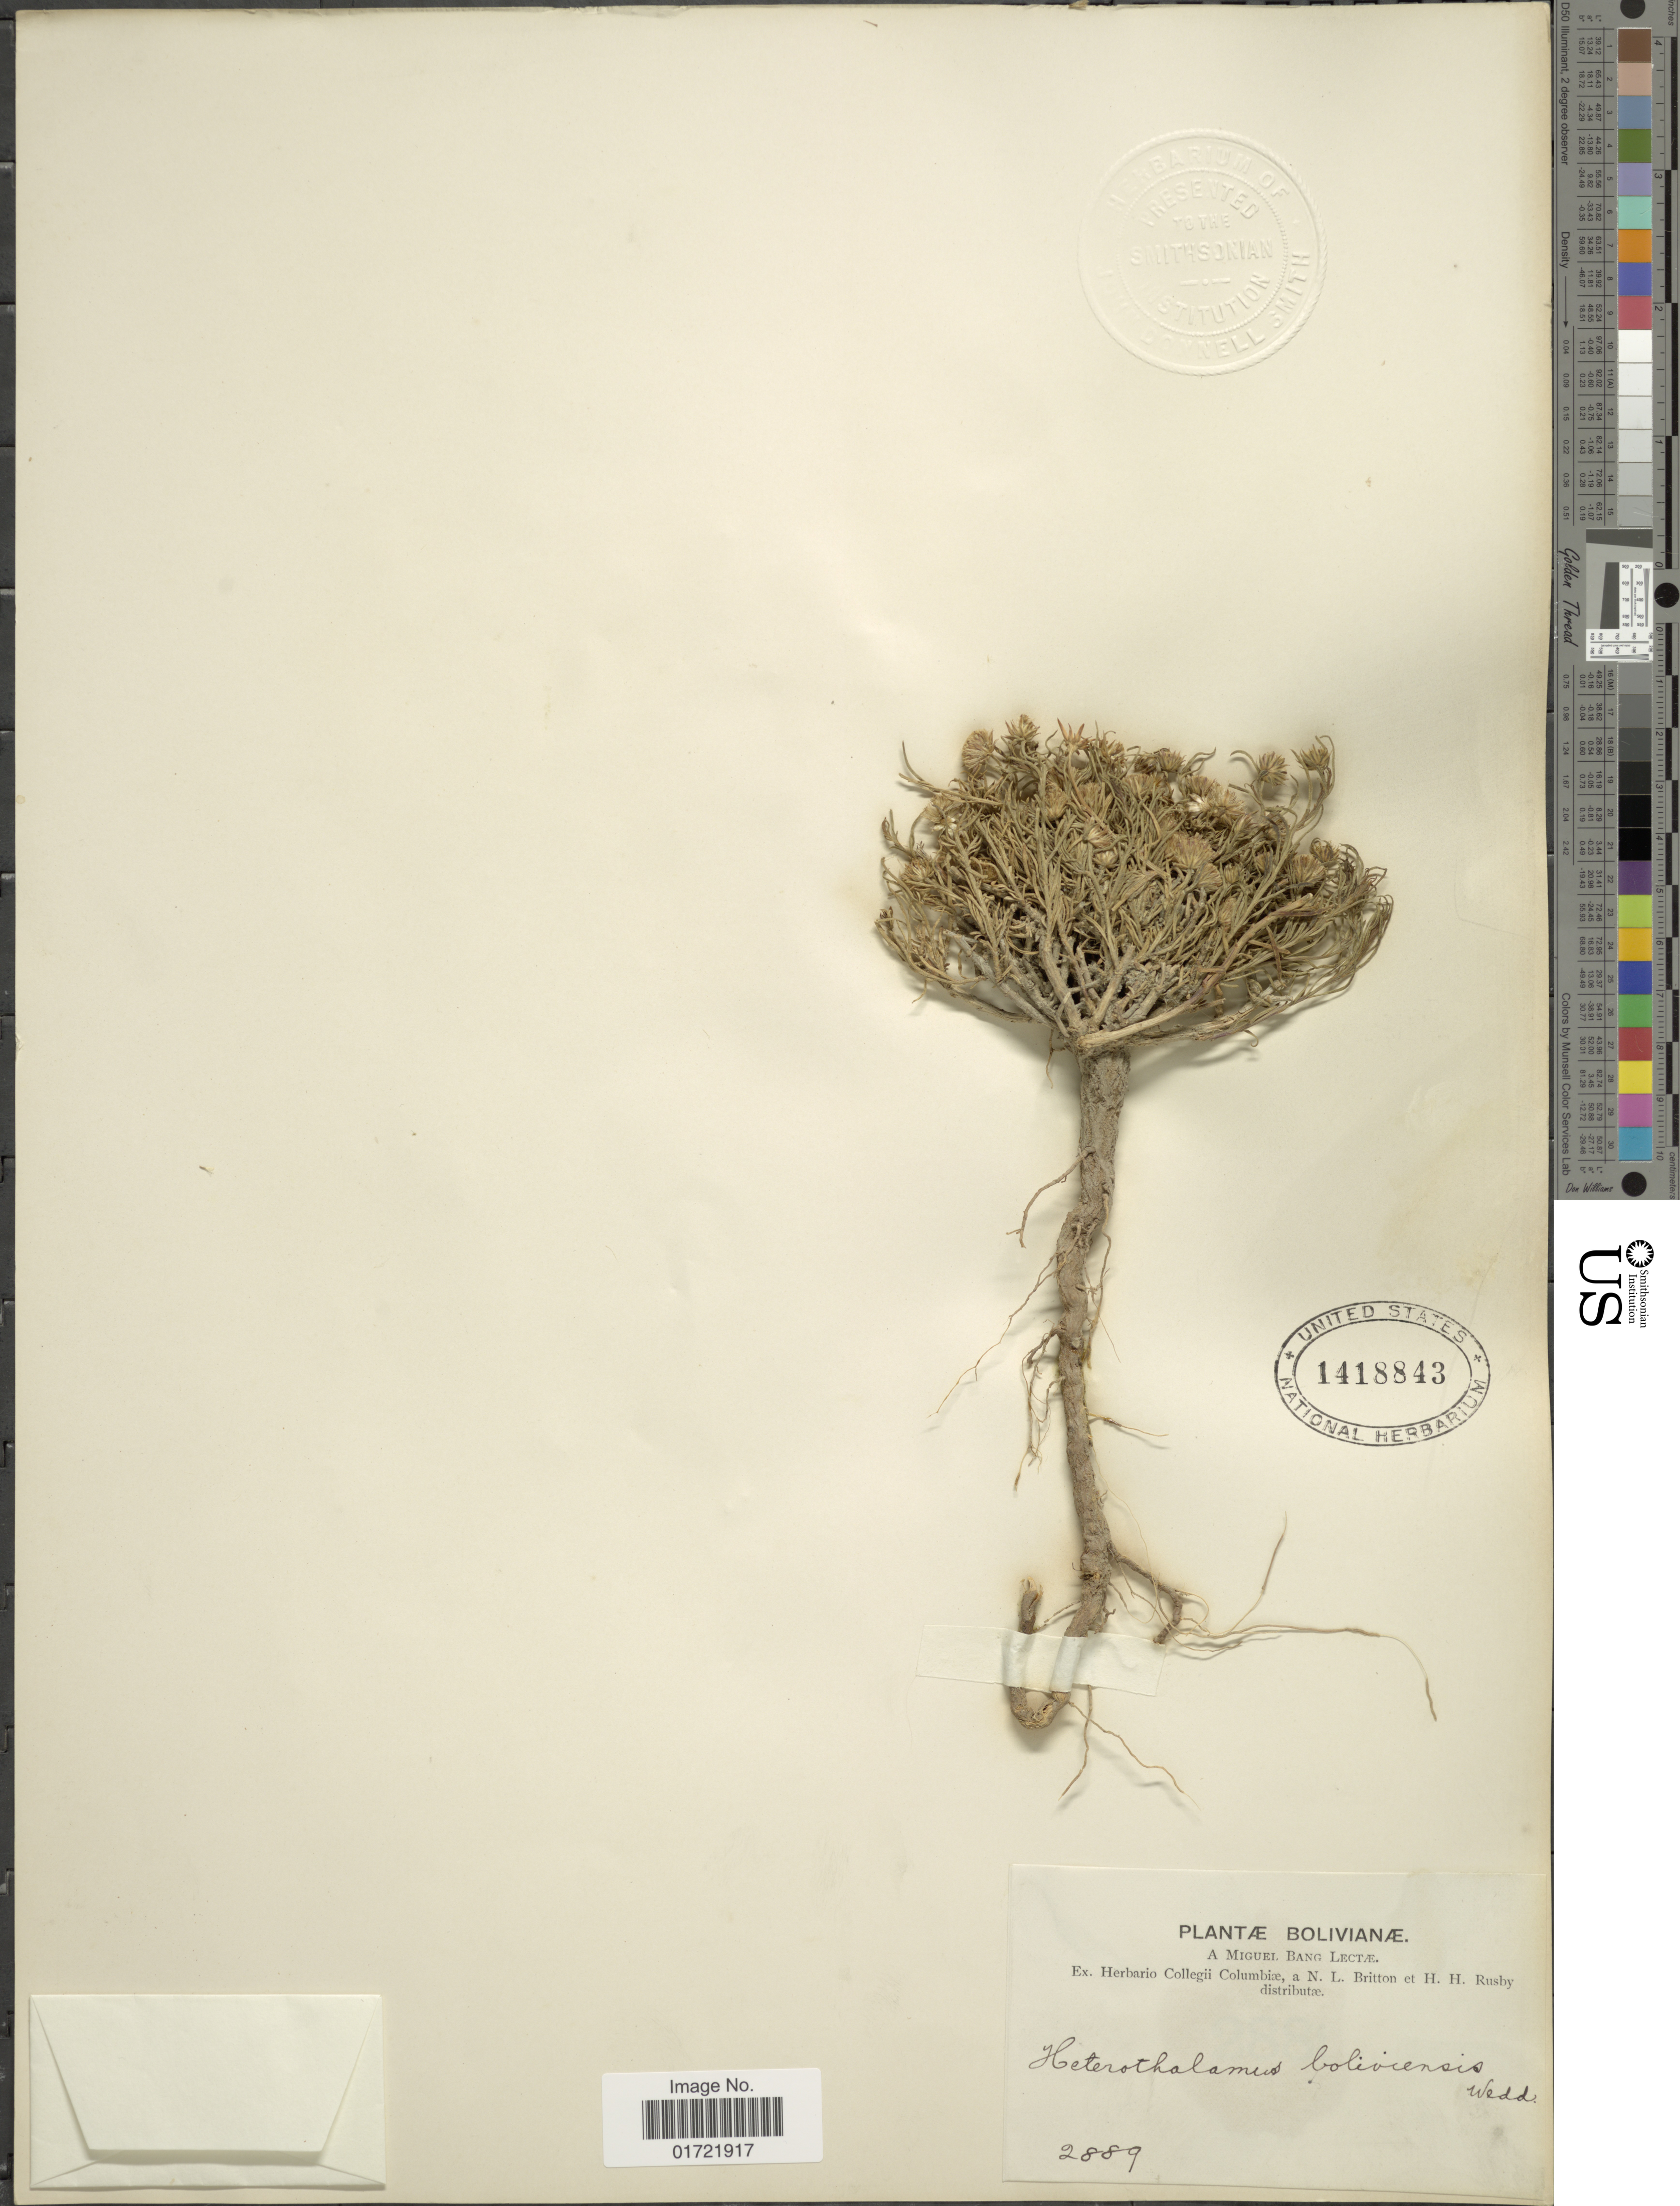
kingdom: Plantae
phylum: Tracheophyta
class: Magnoliopsida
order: Asterales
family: Asteraceae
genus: Baccharis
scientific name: Baccharis bolivensis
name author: (Wedd.) Cabrera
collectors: M. Bang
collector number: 2889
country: Bolivia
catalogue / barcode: US 1418843